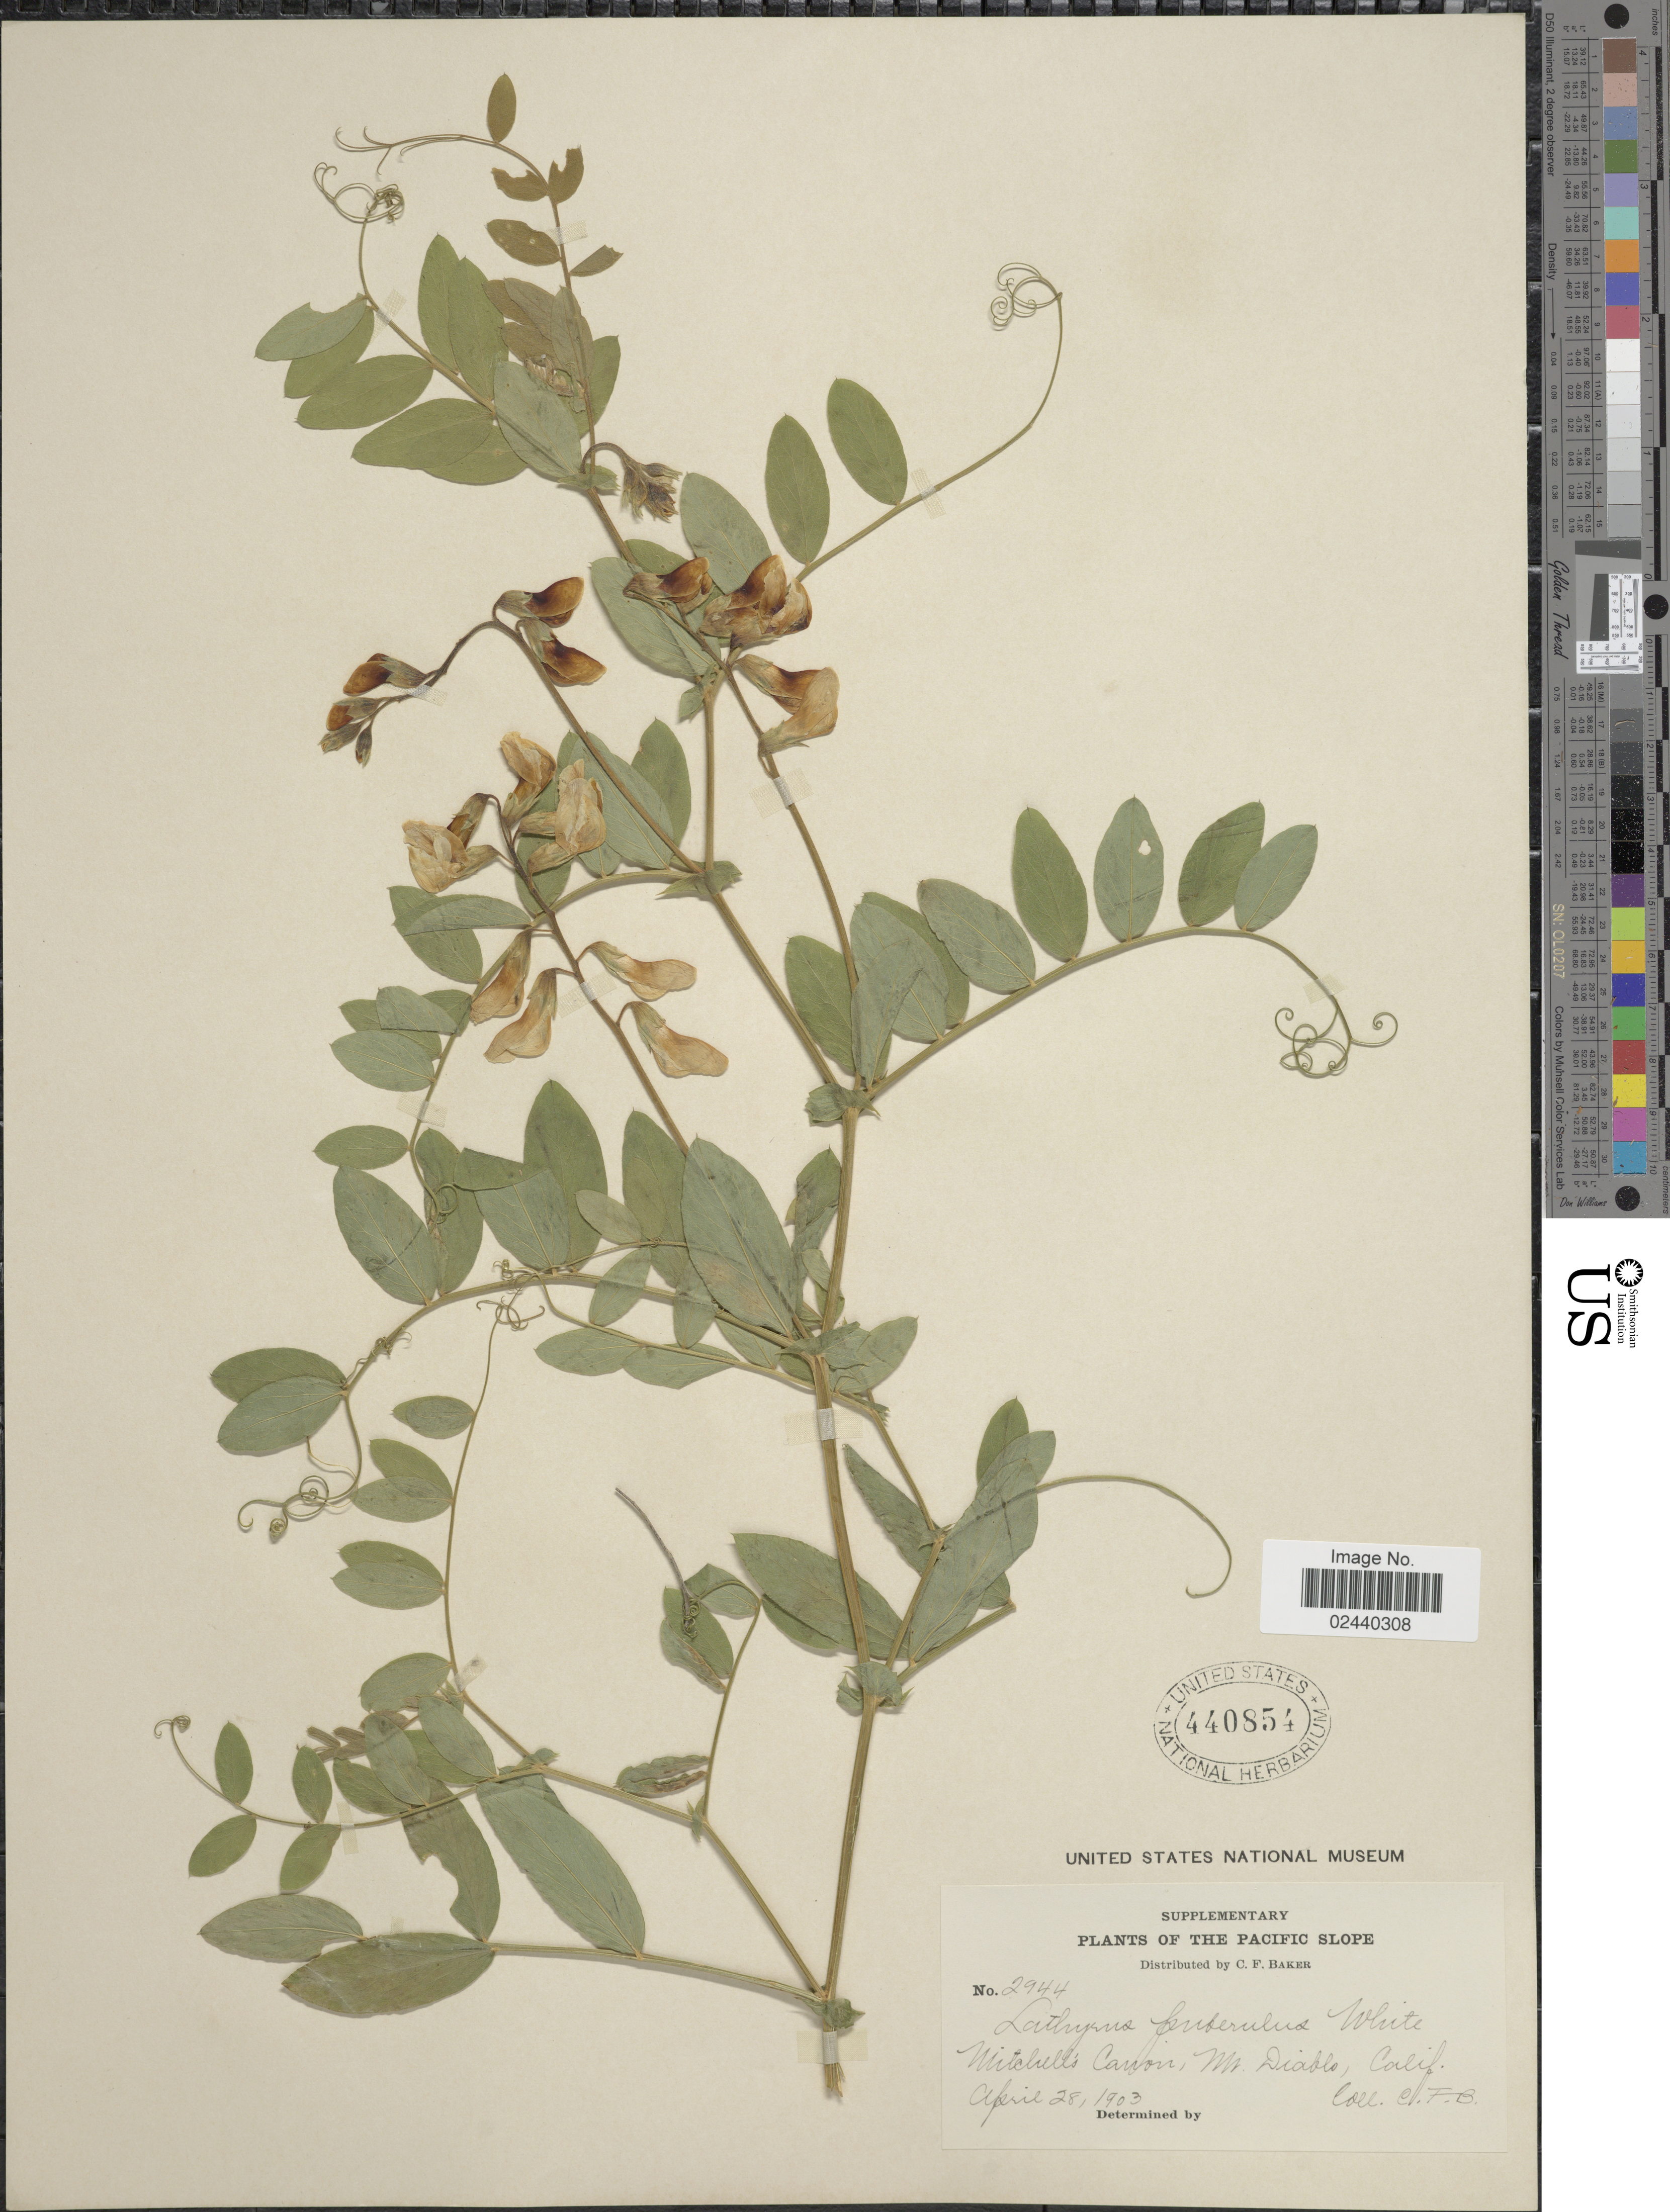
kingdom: Plantae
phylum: Tracheophyta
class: Magnoliopsida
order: Fabales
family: Fabaceae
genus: Lathyrus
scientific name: Lathyrus bolanderi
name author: S. Watson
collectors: C. F. Baker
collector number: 2944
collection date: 1903-04-28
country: United States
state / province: California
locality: The Pacific Slope, Mitchell's Canyon, Mt. Diablo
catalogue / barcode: US 440854